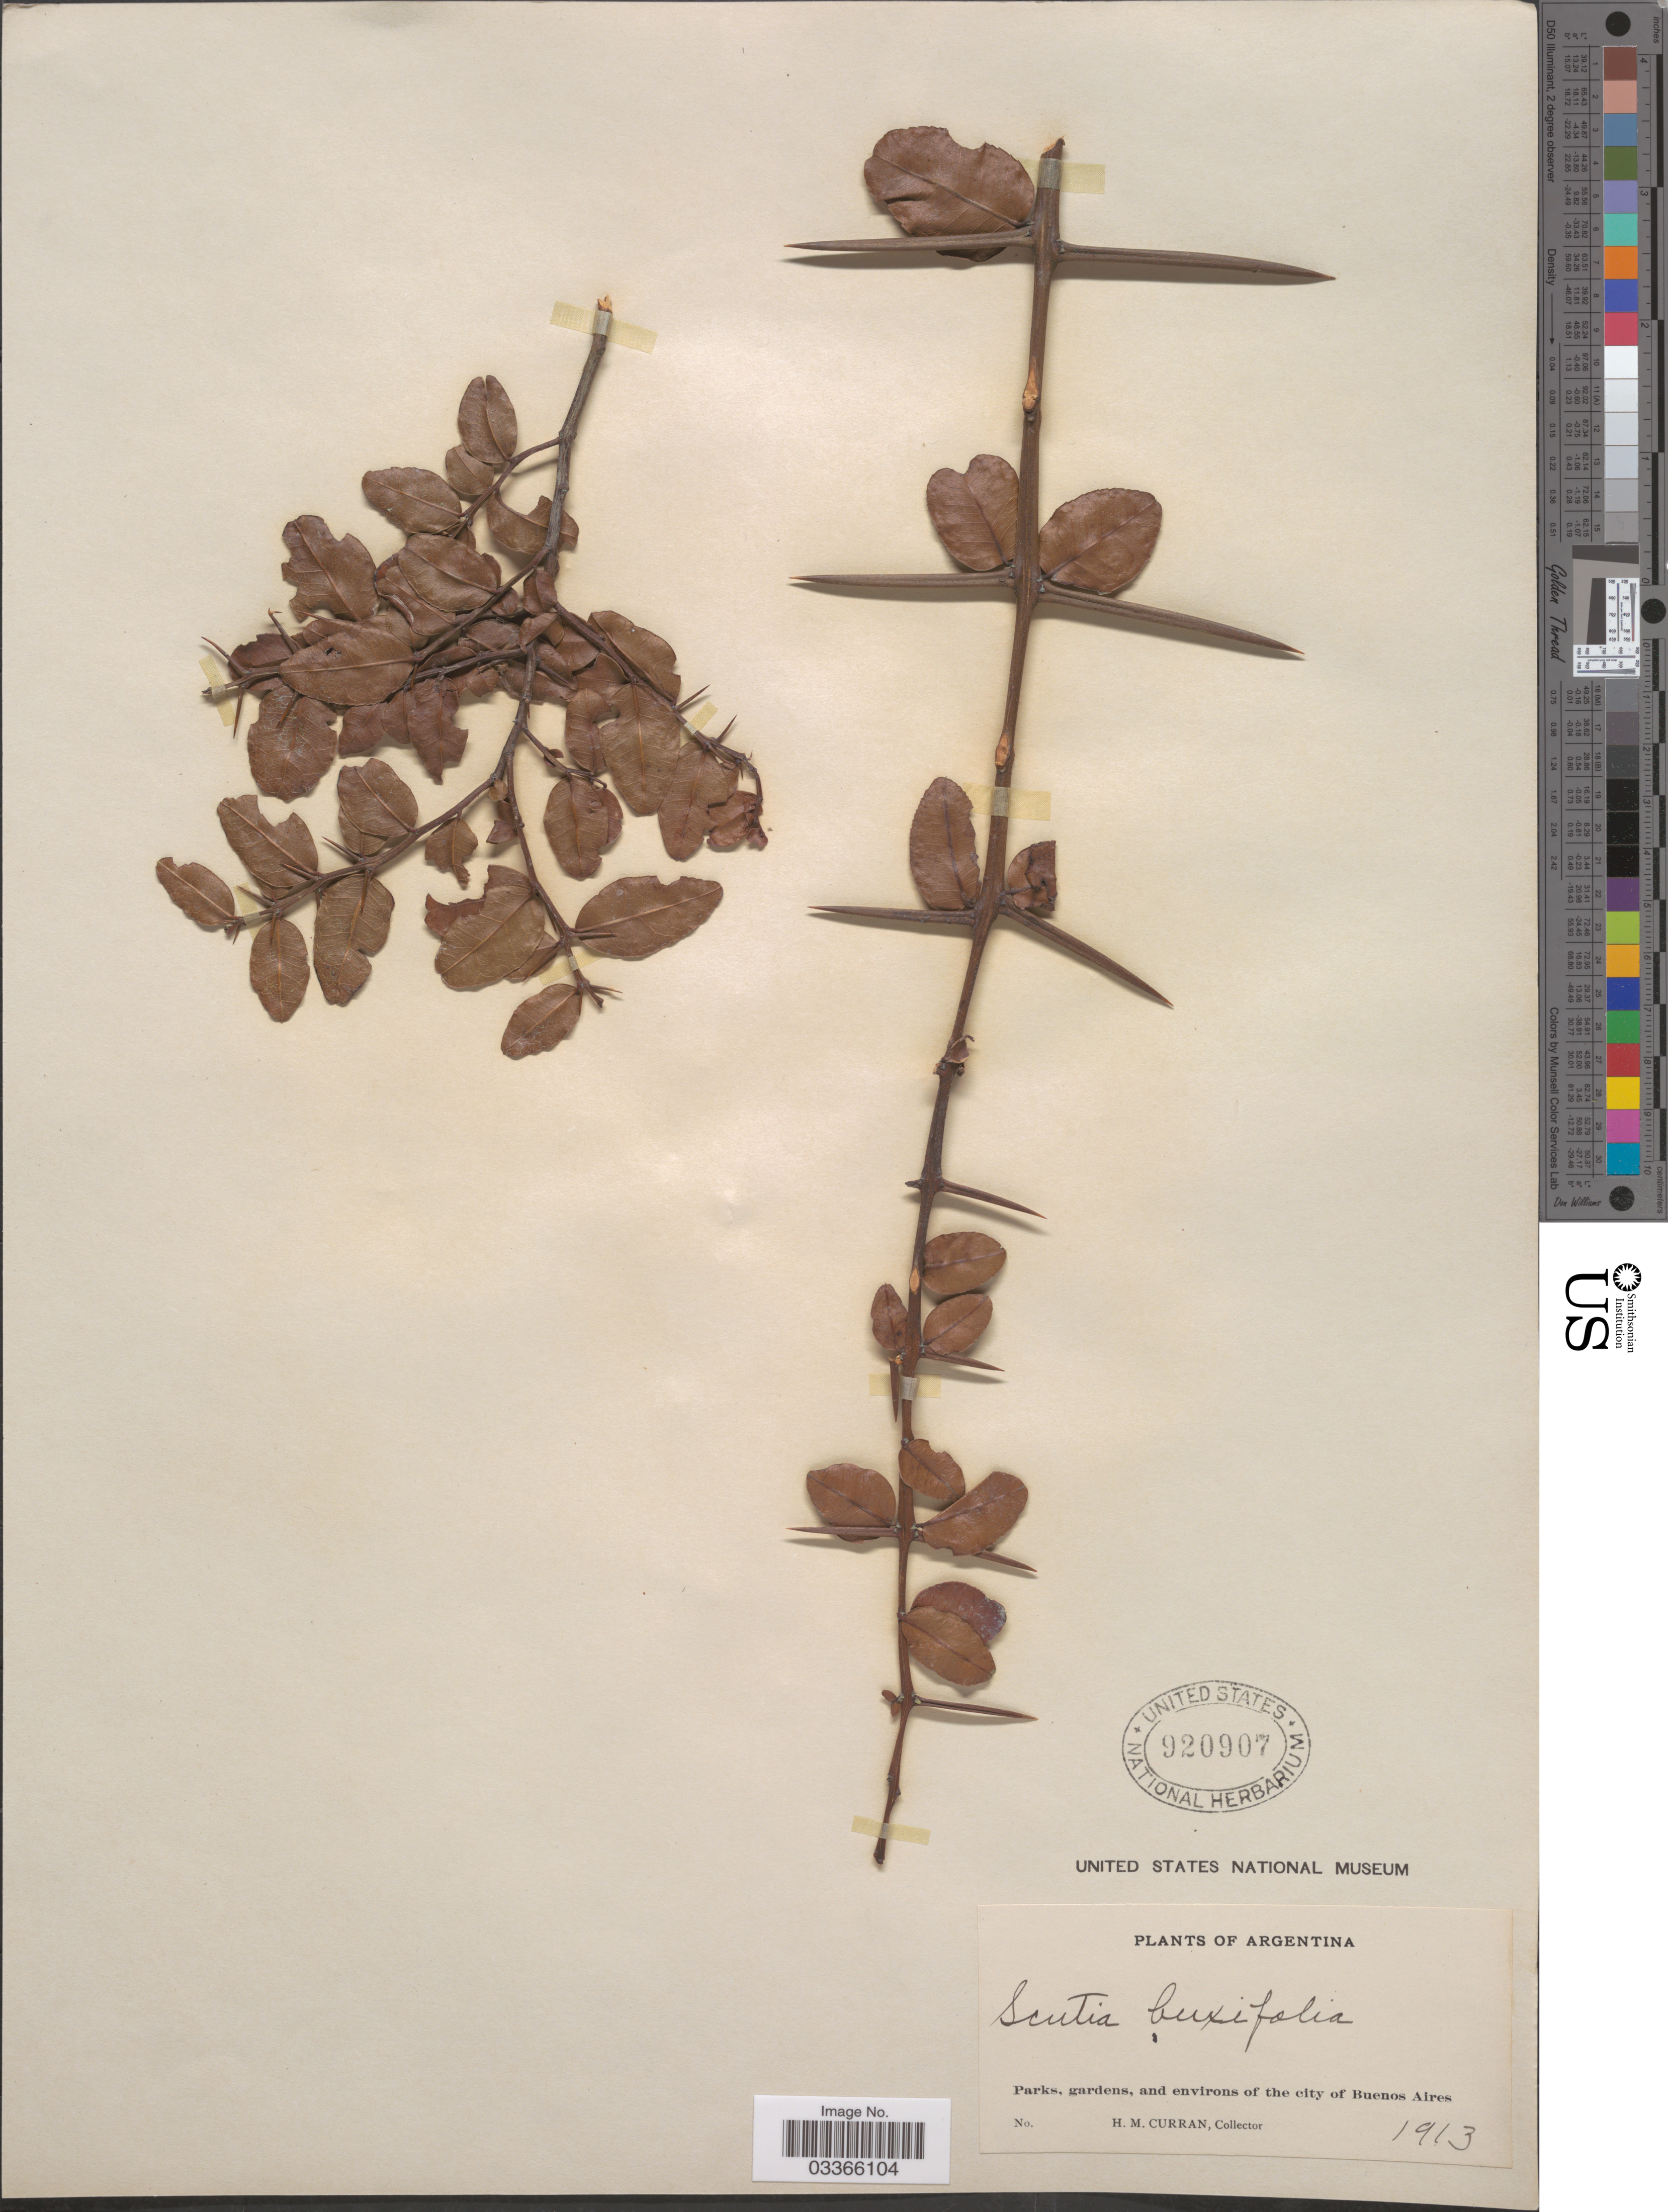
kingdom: Plantae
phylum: Tracheophyta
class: Magnoliopsida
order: Rosales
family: Rhamnaceae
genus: Scutia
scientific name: Scutia buxifolia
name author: Reissek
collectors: H. M. Curran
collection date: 1913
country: Argentina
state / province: Buenos Aires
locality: Parks, gardens, and environs of the city of Buenos Aires.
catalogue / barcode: US 920907